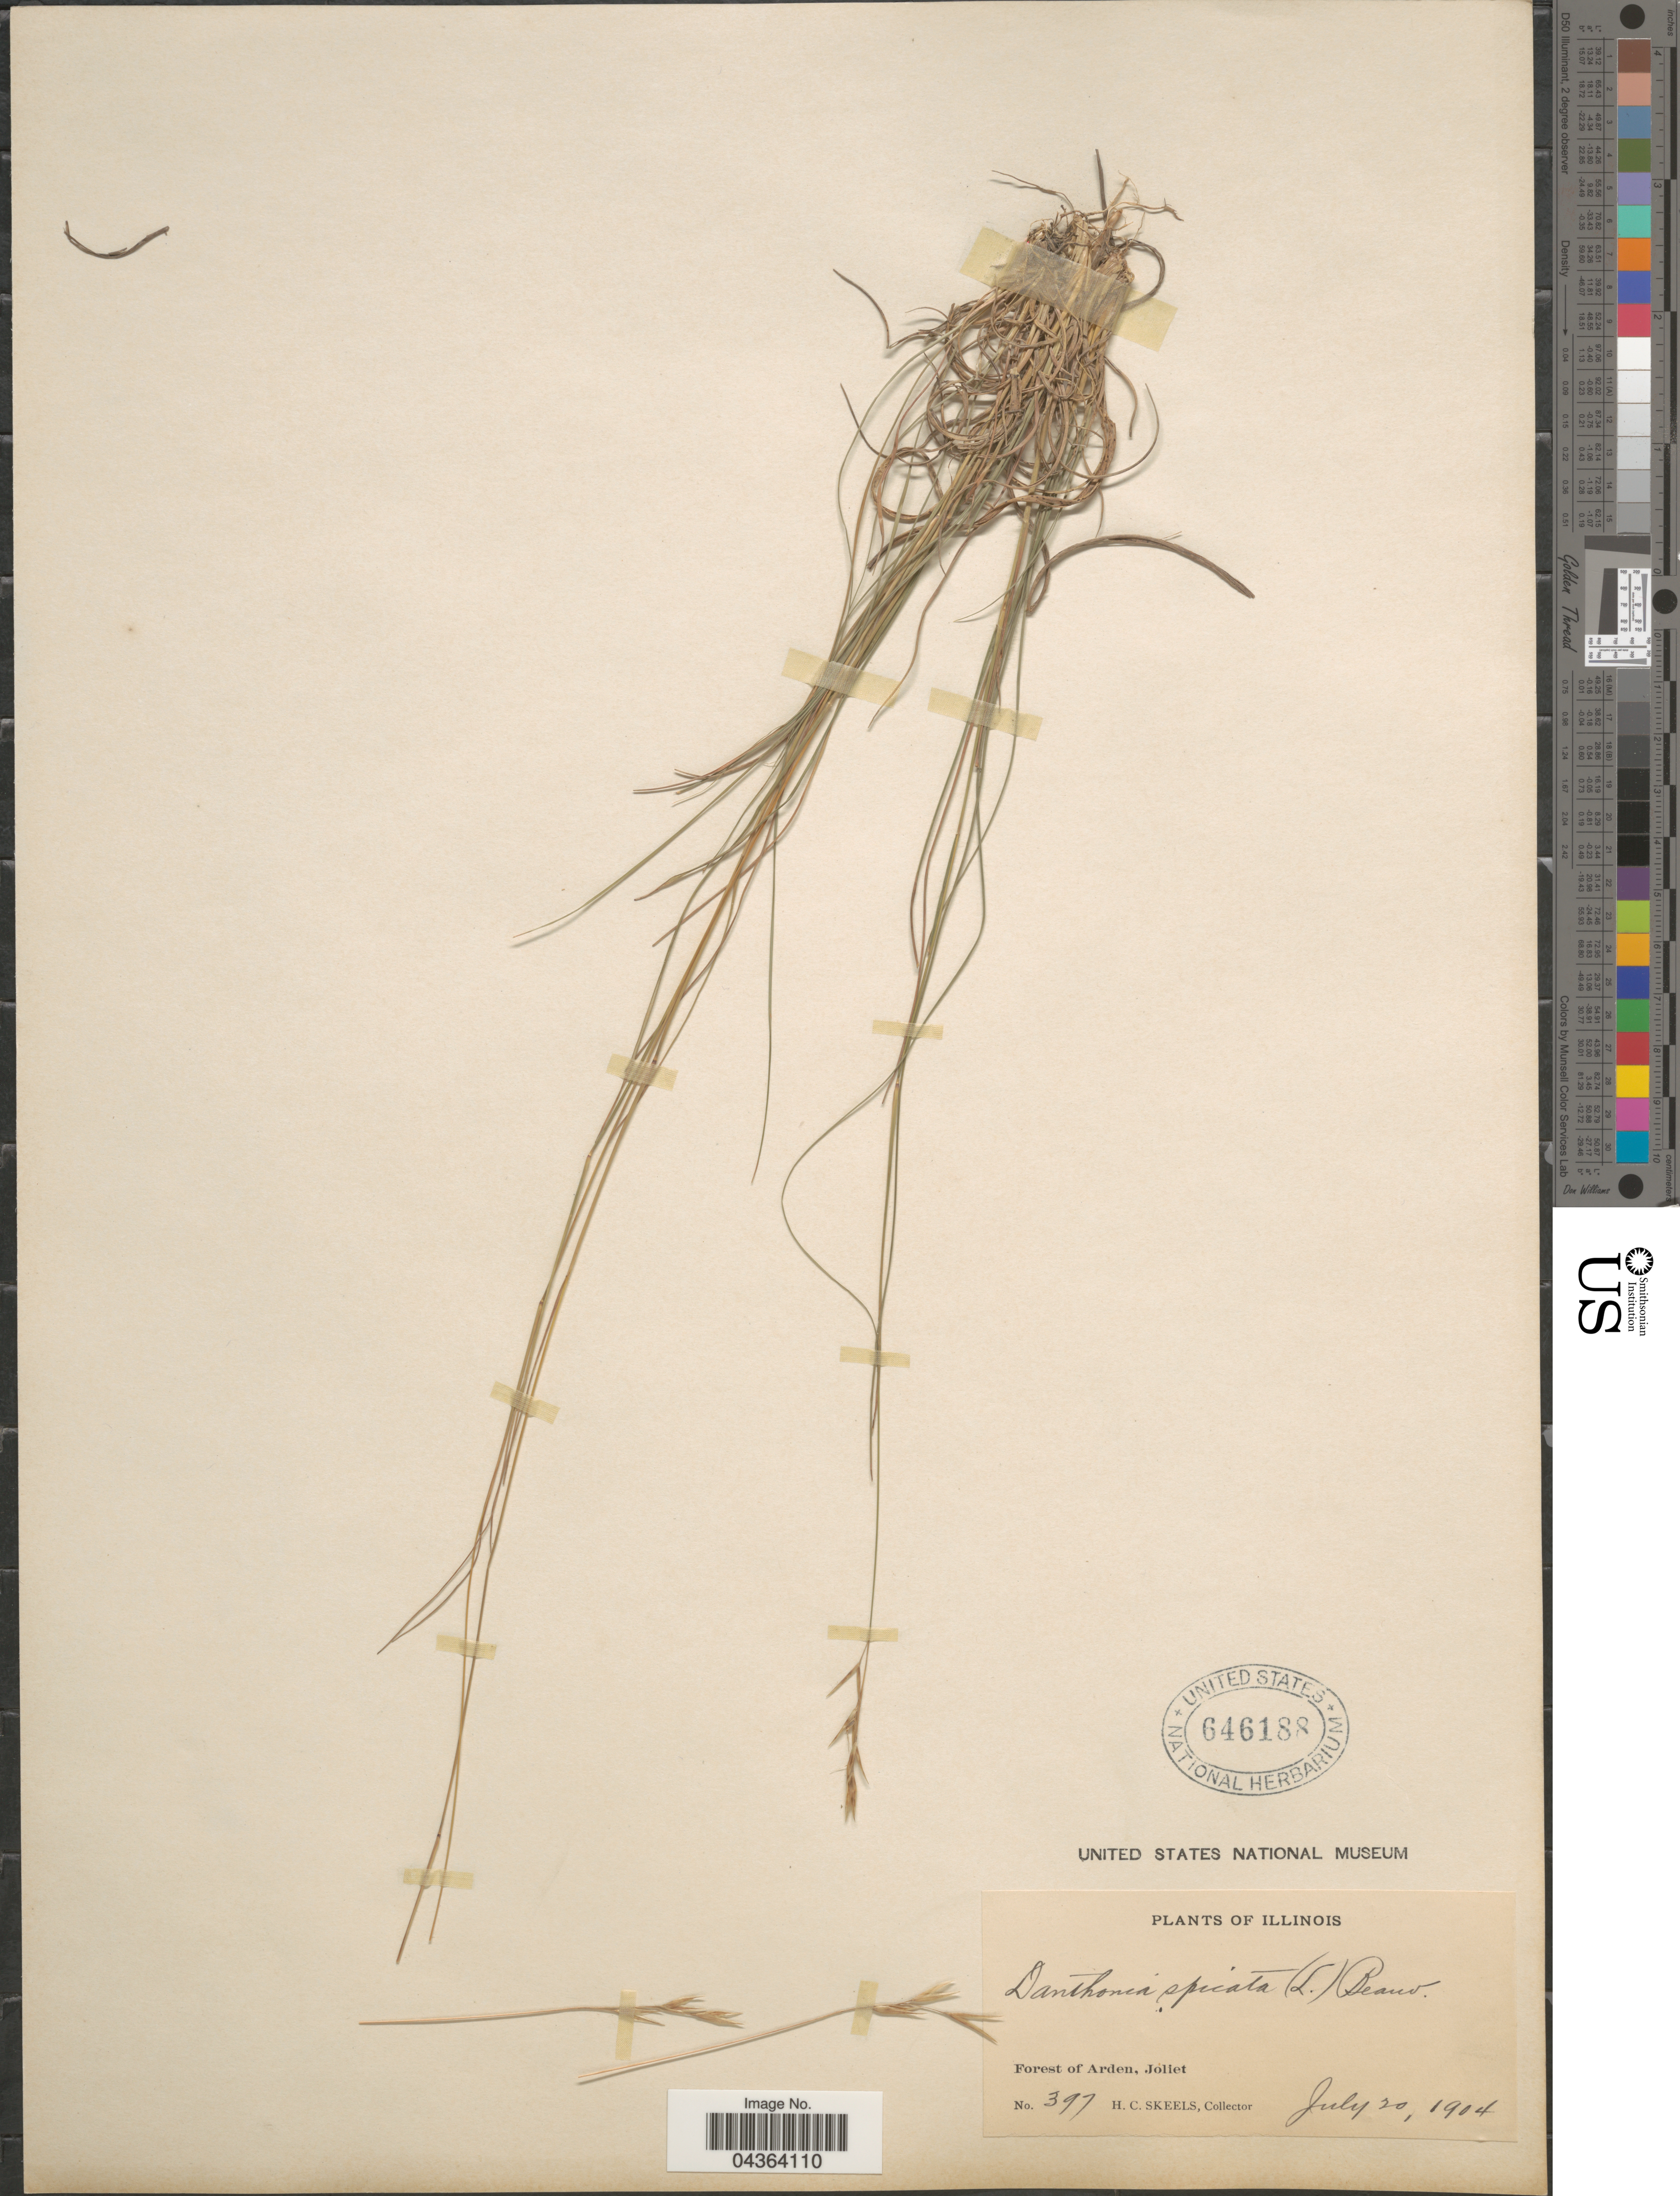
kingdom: Plantae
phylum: Tracheophyta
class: Liliopsida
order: Poales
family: Poaceae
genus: Danthonia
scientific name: Danthonia spicata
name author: (L.) P. Beauv. ex Roem. & Schult.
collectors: H. Skeels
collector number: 397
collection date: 1904-07-20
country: United States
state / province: Illinois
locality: Forest of Arden, Joliet.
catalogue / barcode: US 646188